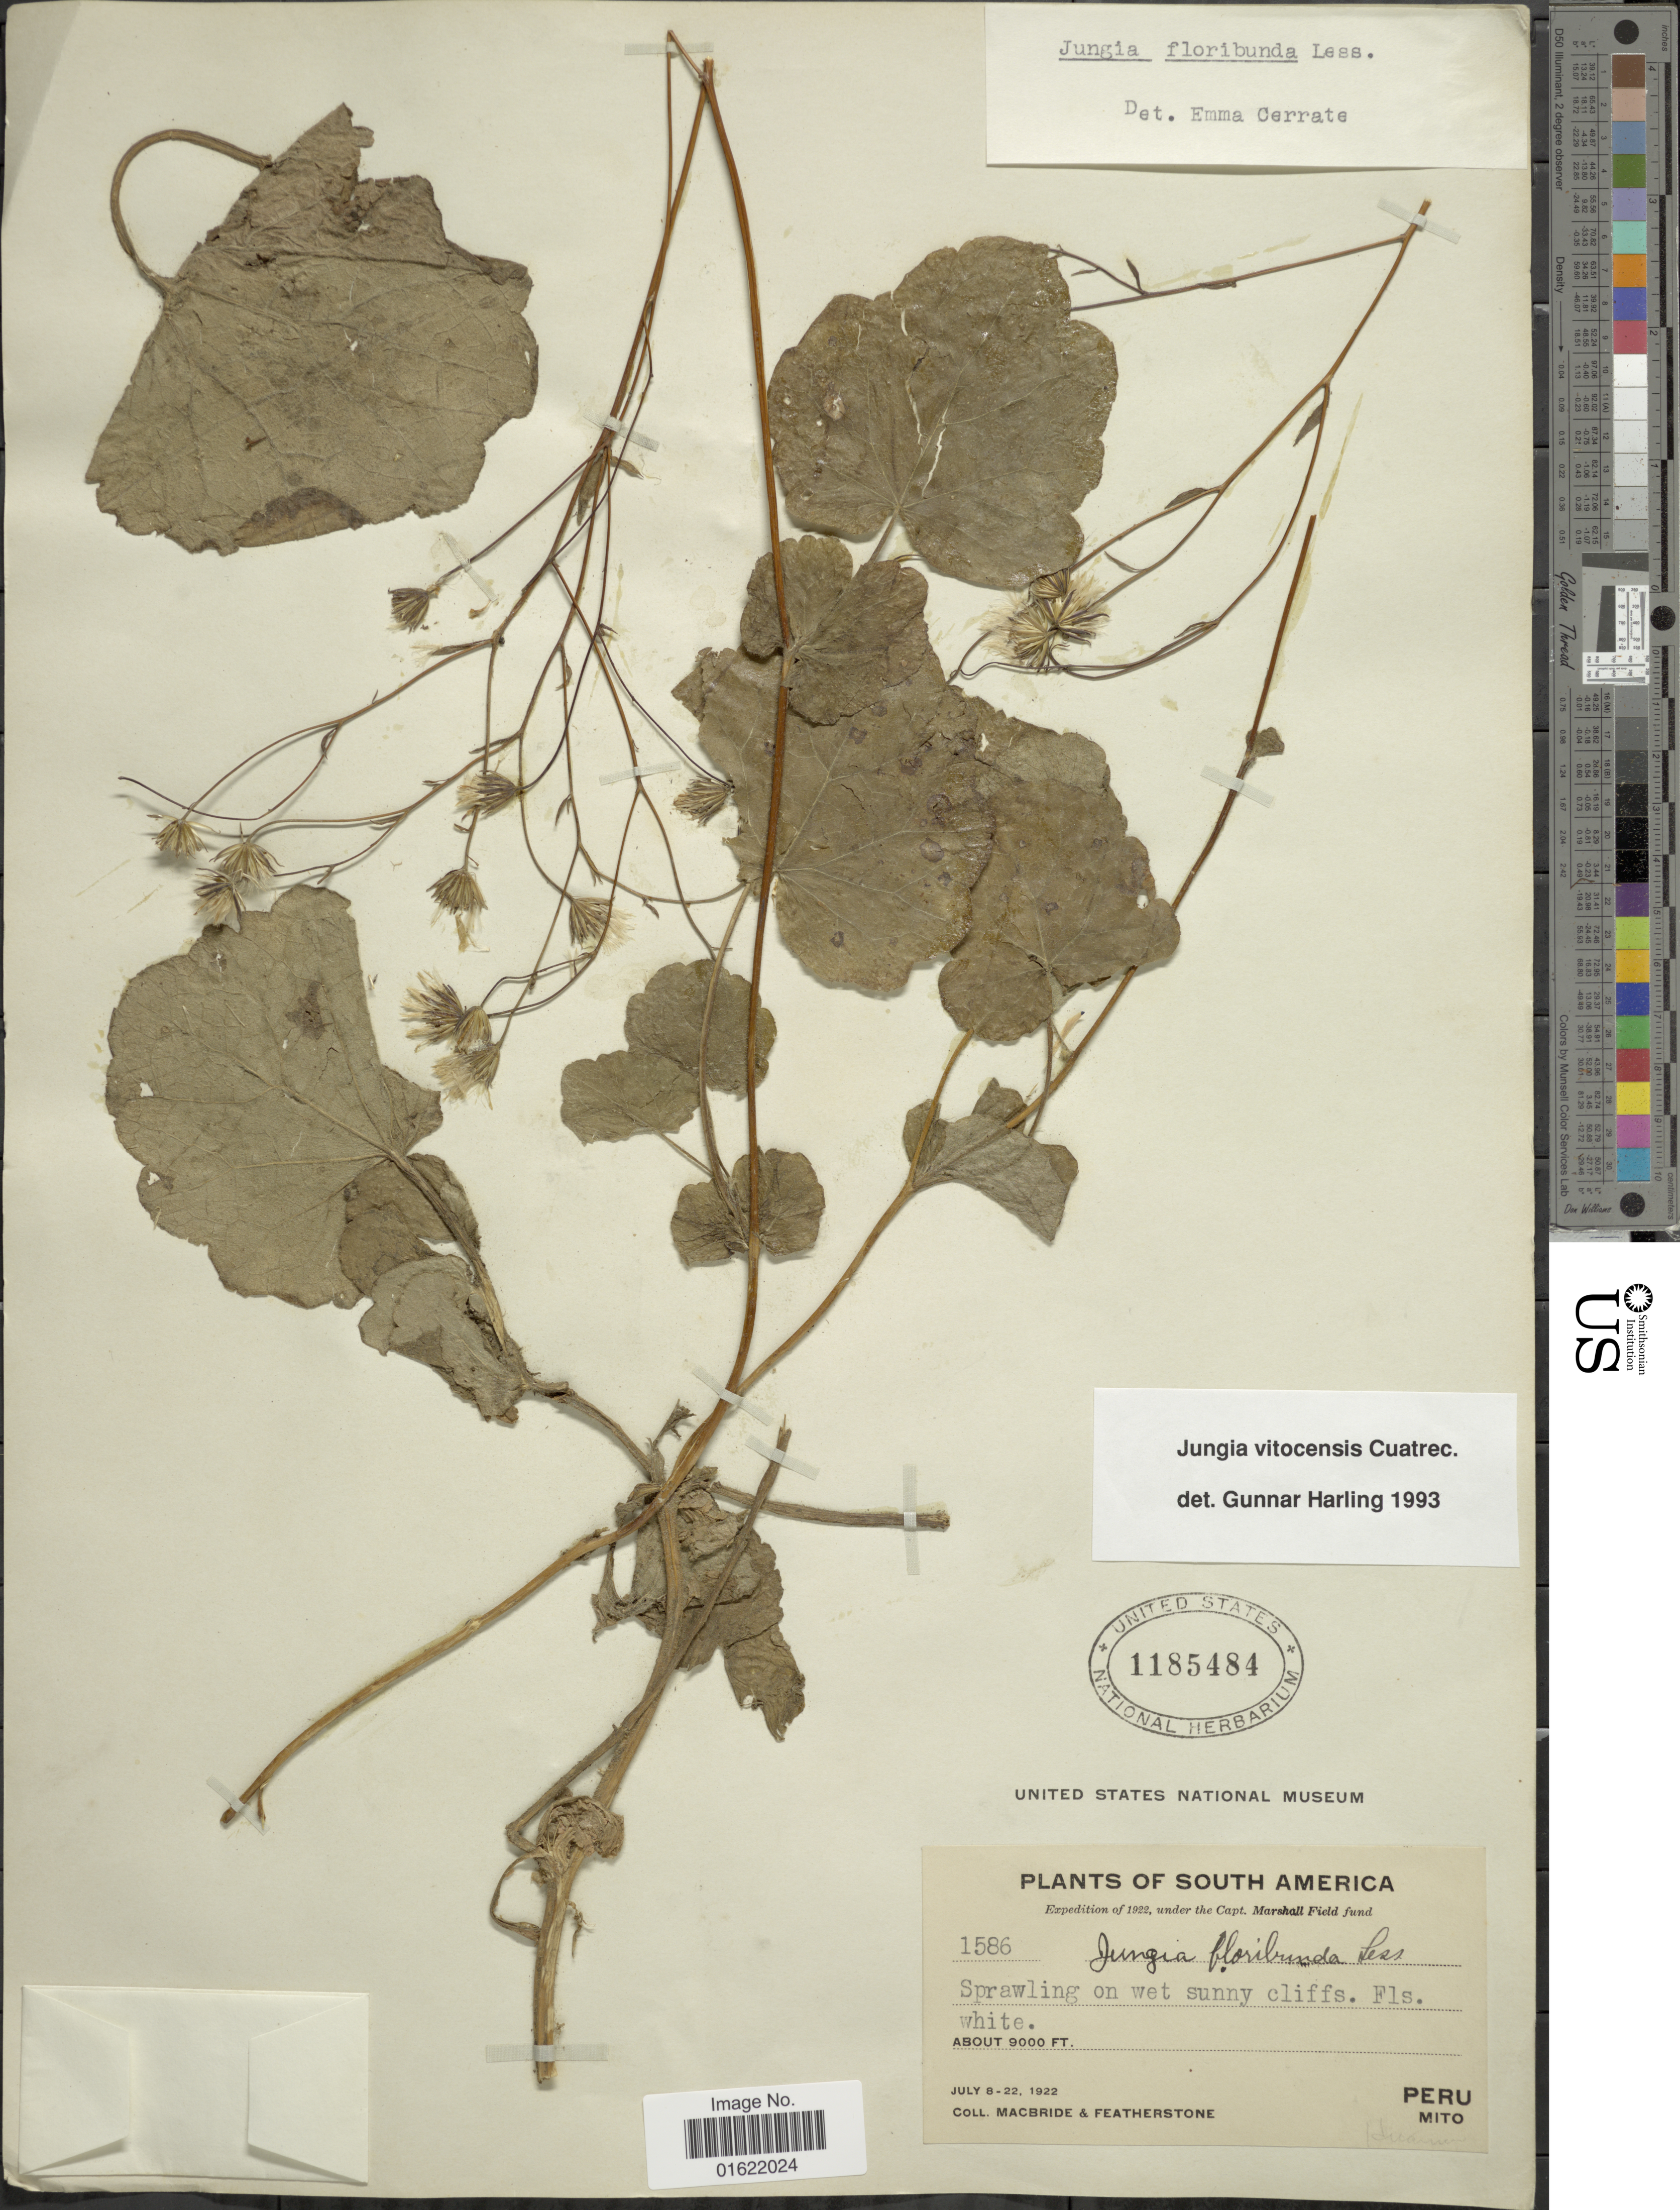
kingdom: Plantae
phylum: Tracheophyta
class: Magnoliopsida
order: Asterales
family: Asteraceae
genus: Jungia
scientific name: Jungia vitocensis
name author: Cuatrec.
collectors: Macbride, -- & -. Featherstone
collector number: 1586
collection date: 1922-07-08/1922-07-22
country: Peru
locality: Mito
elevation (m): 2743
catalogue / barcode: US 1185484